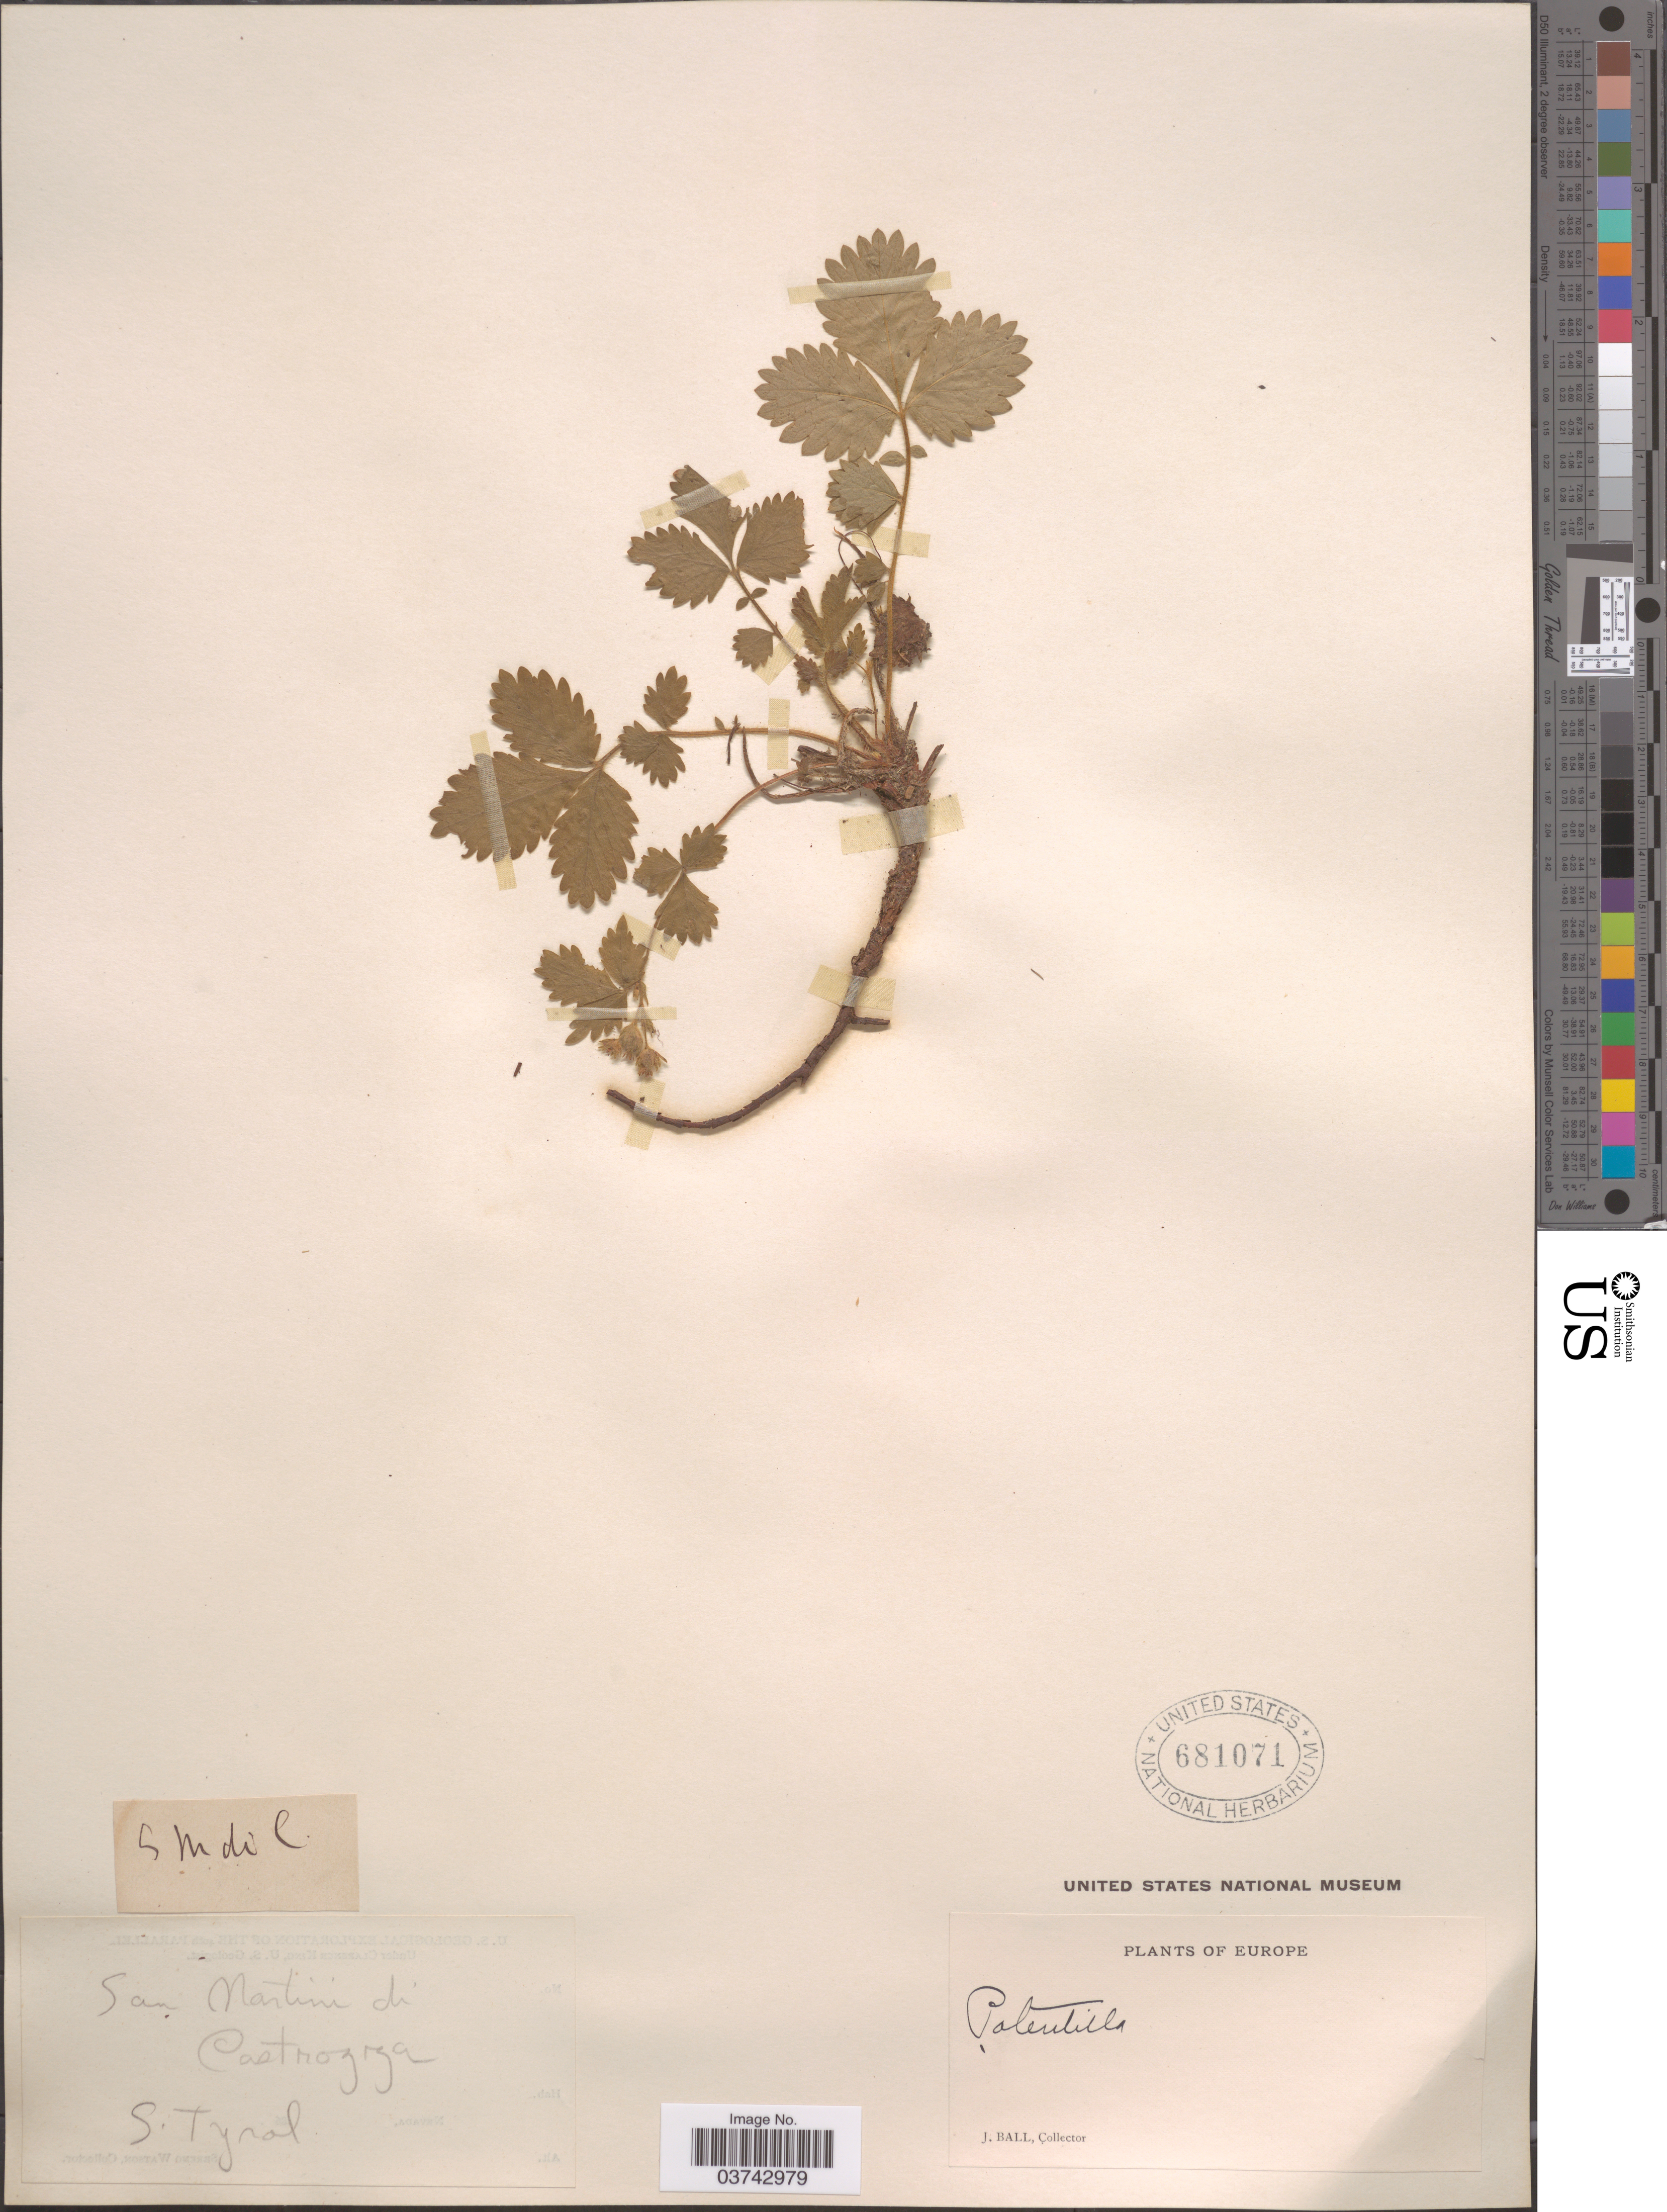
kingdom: Plantae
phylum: Tracheophyta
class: Magnoliopsida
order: Rosales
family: Rosaceae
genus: Potentilla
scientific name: Potentilla sp.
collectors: J. Ball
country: Italy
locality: San Martini di Castrozza. S. Tyrol. Europe.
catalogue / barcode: US 681071